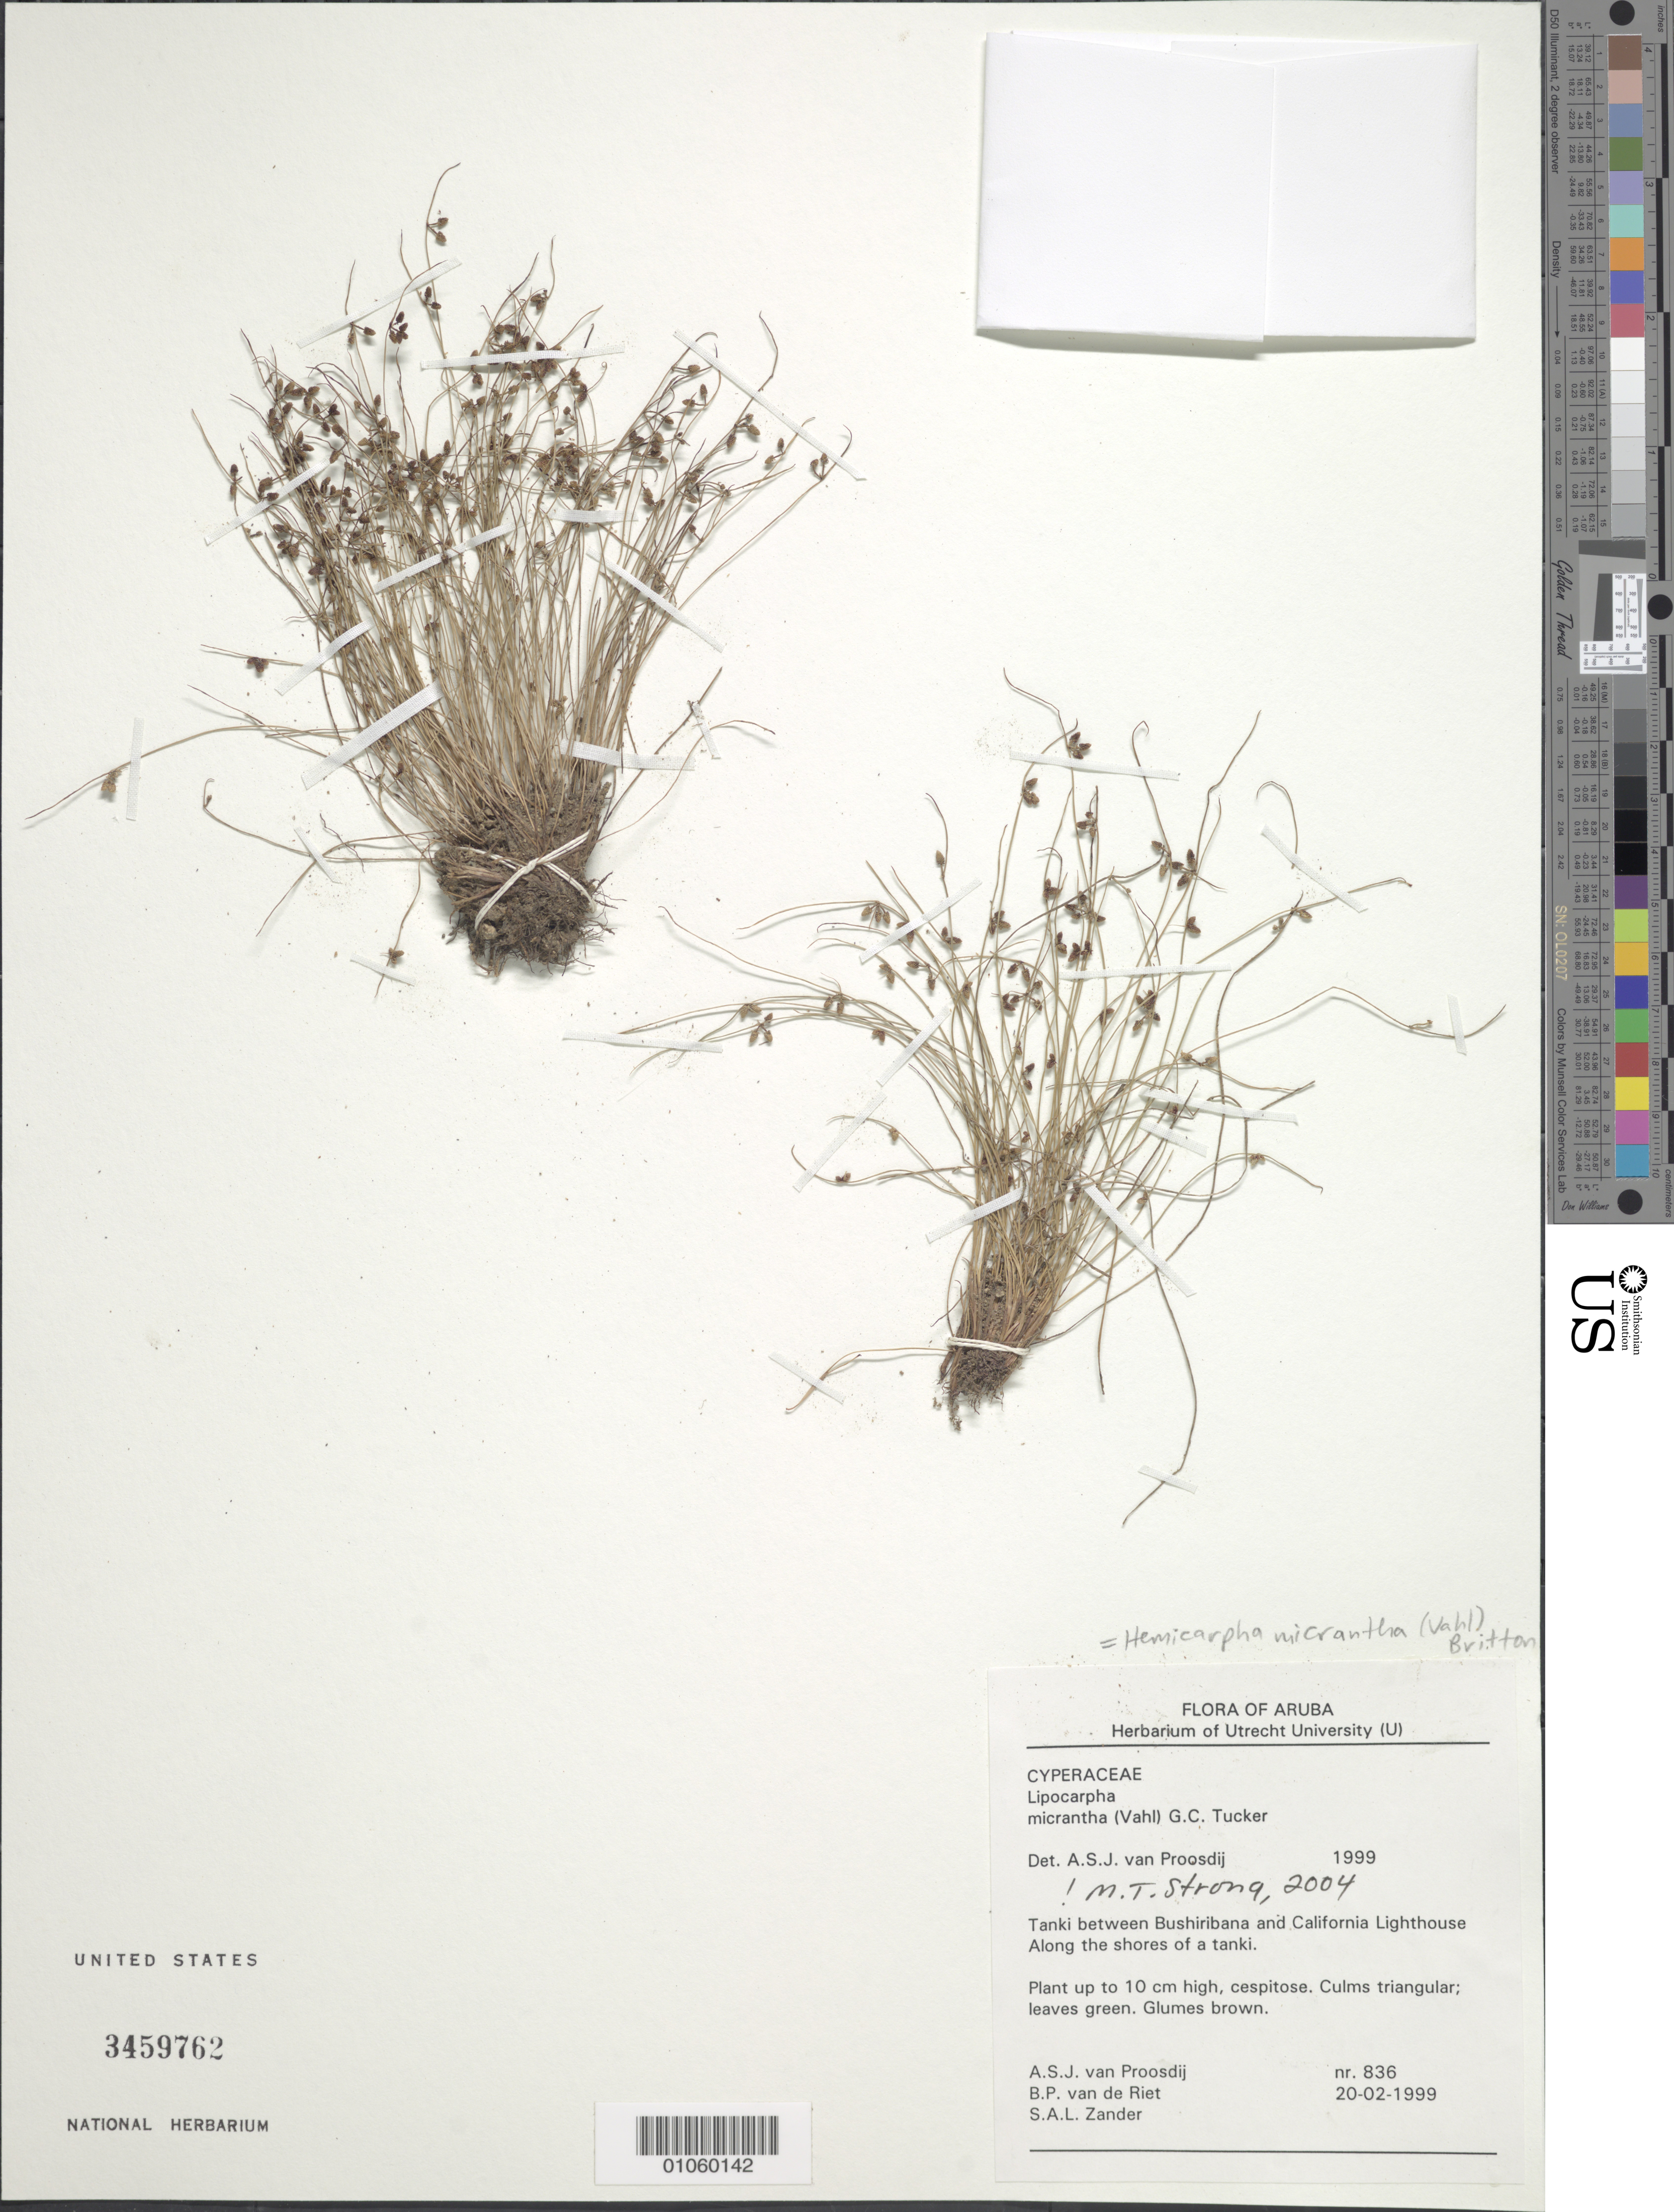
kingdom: Plantae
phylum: Tracheophyta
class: Liliopsida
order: Poales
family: Cyperaceae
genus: Cyperus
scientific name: Cyperus subsquarrosus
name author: (Muhl.) Bauters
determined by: Strong, M. T., (US), Smithsonian Institution - National Museum of Natural History (UNITED STATES)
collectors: A. Proosdij, B. Riet & S. Zander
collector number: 836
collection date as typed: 20 Feb 1999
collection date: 1999-02-20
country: Aruba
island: Aruba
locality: Tanki between Bushiribana and California Lighthouse.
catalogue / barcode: US 3459762